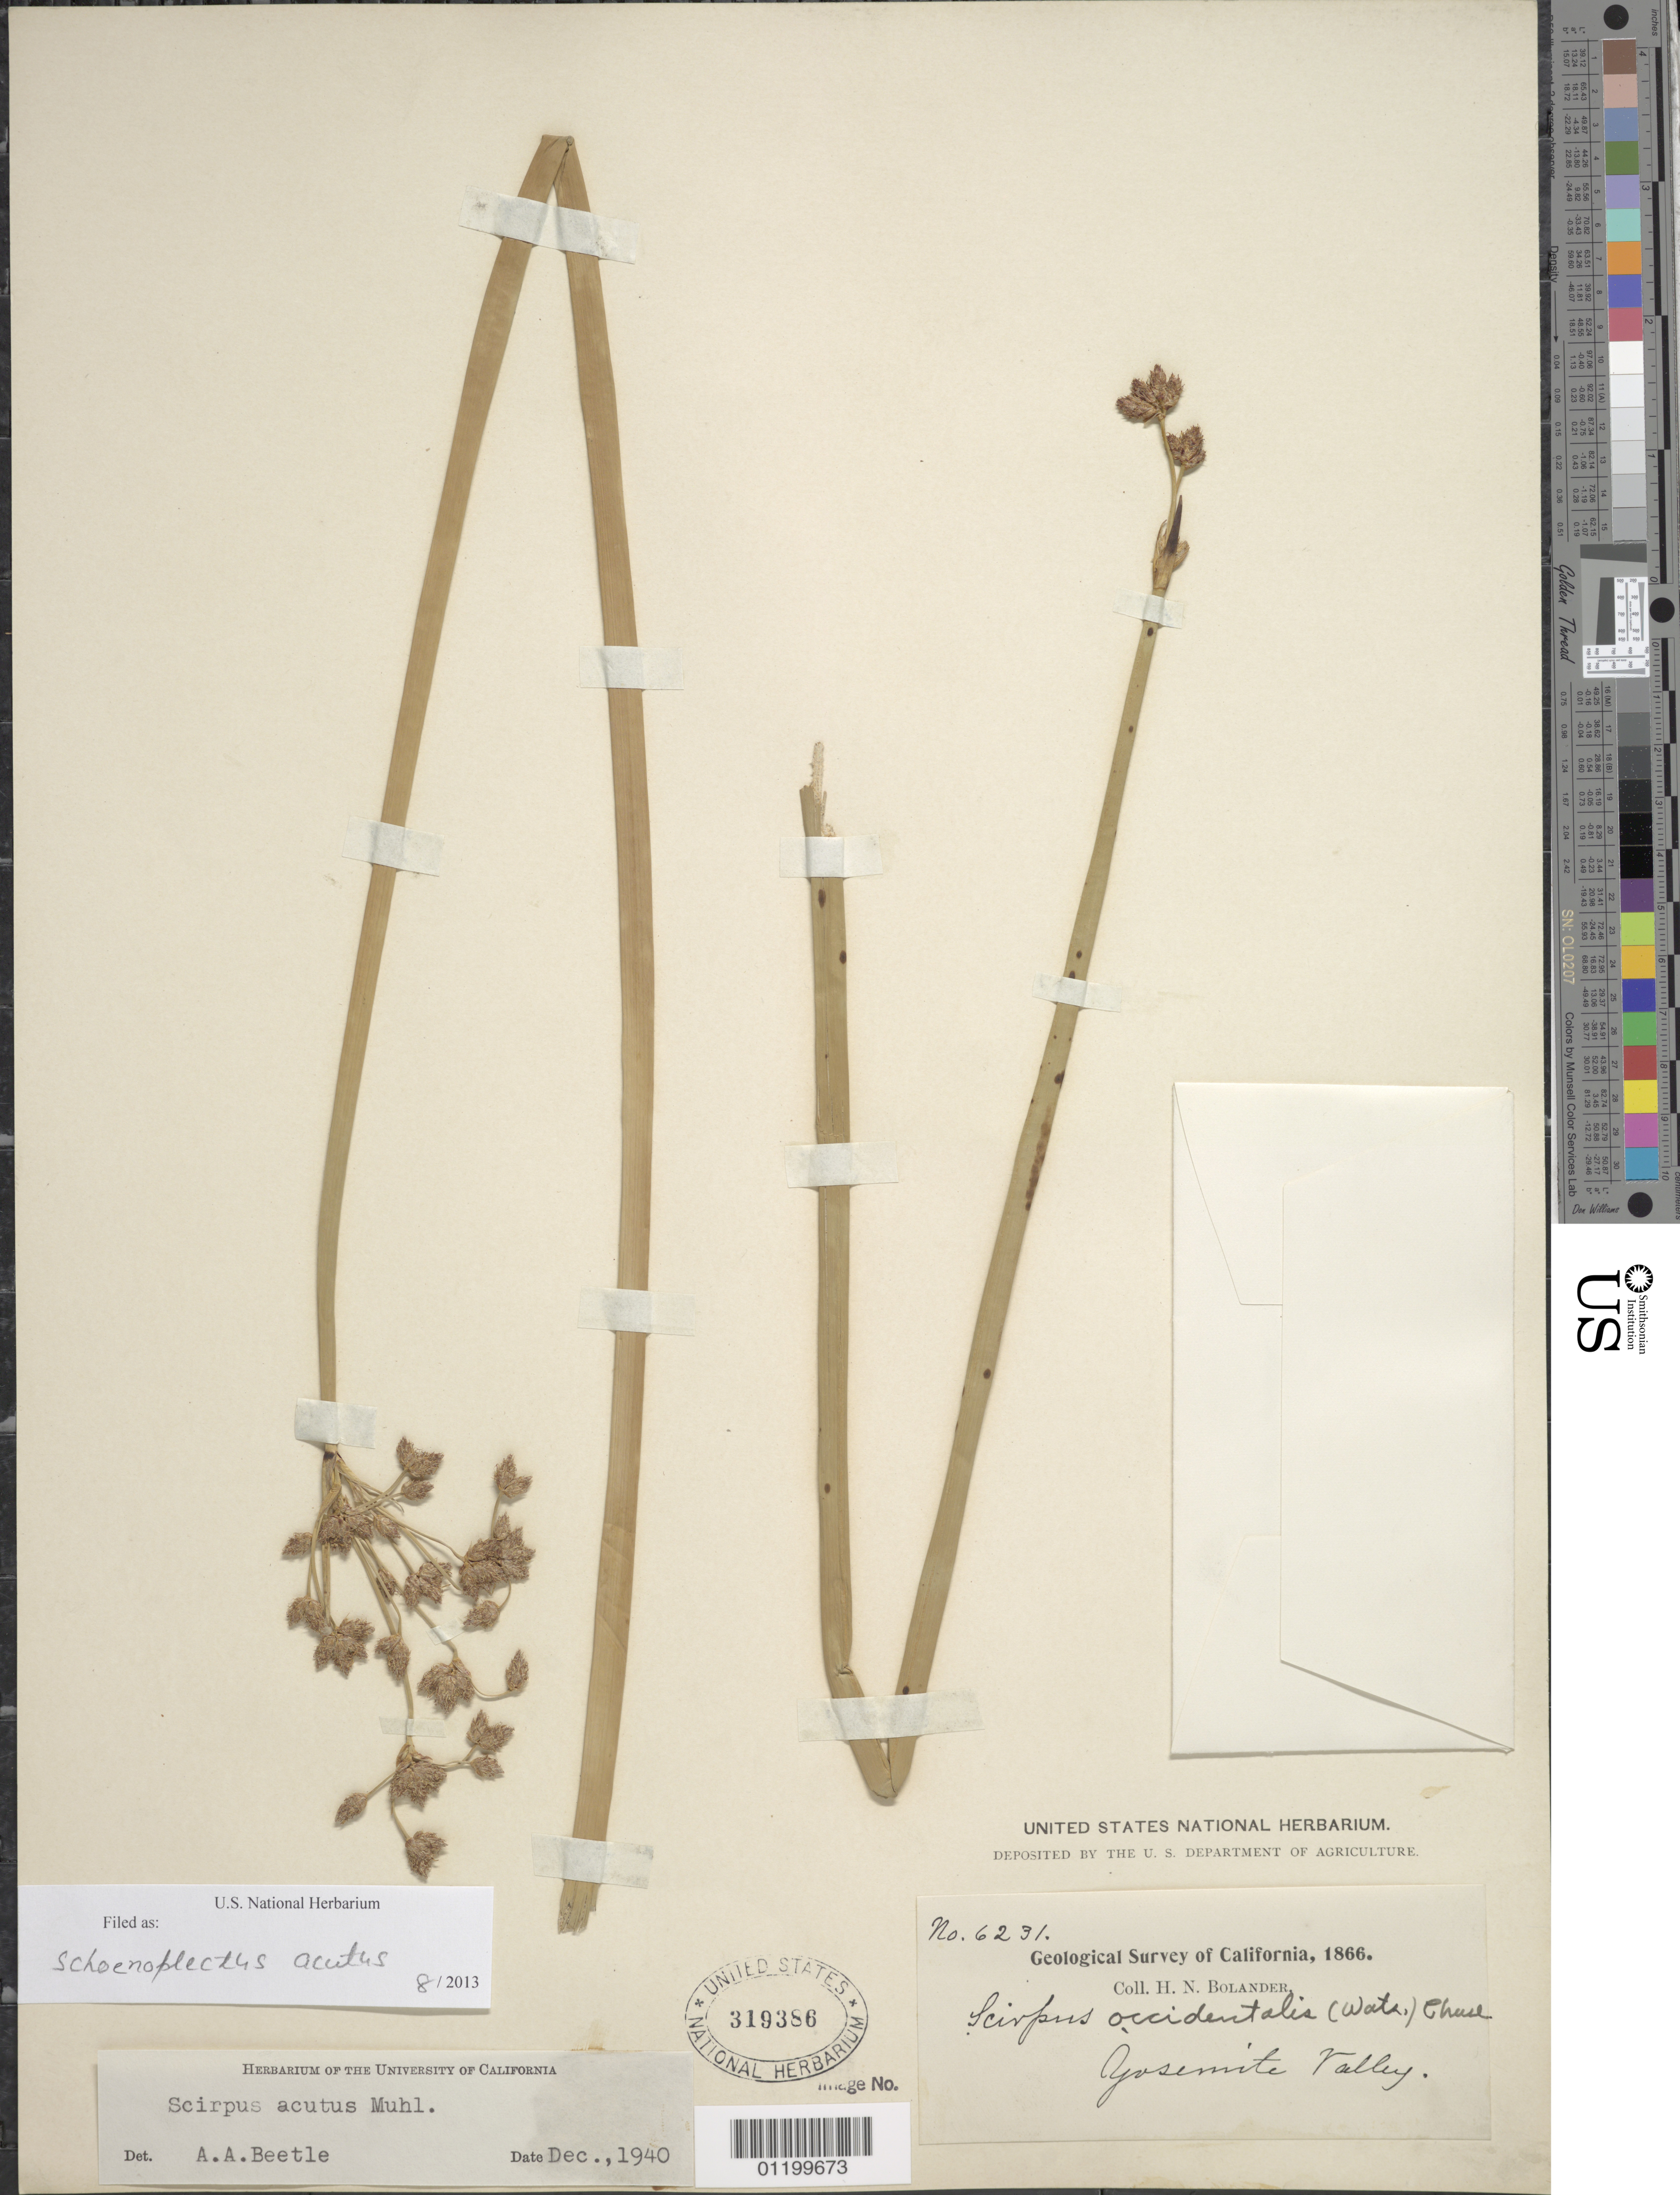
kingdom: Plantae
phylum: Tracheophyta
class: Liliopsida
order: Poales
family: Cyperaceae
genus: Schoenoplectus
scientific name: Schoenoplectus acutus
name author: (Muhl. ex Bigelow) Á. Löve & D. Löve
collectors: H. Bolander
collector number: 6231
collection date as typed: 1866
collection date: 1866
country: United States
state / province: California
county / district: Mariposa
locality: Yosemite Valley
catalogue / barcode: US 319386